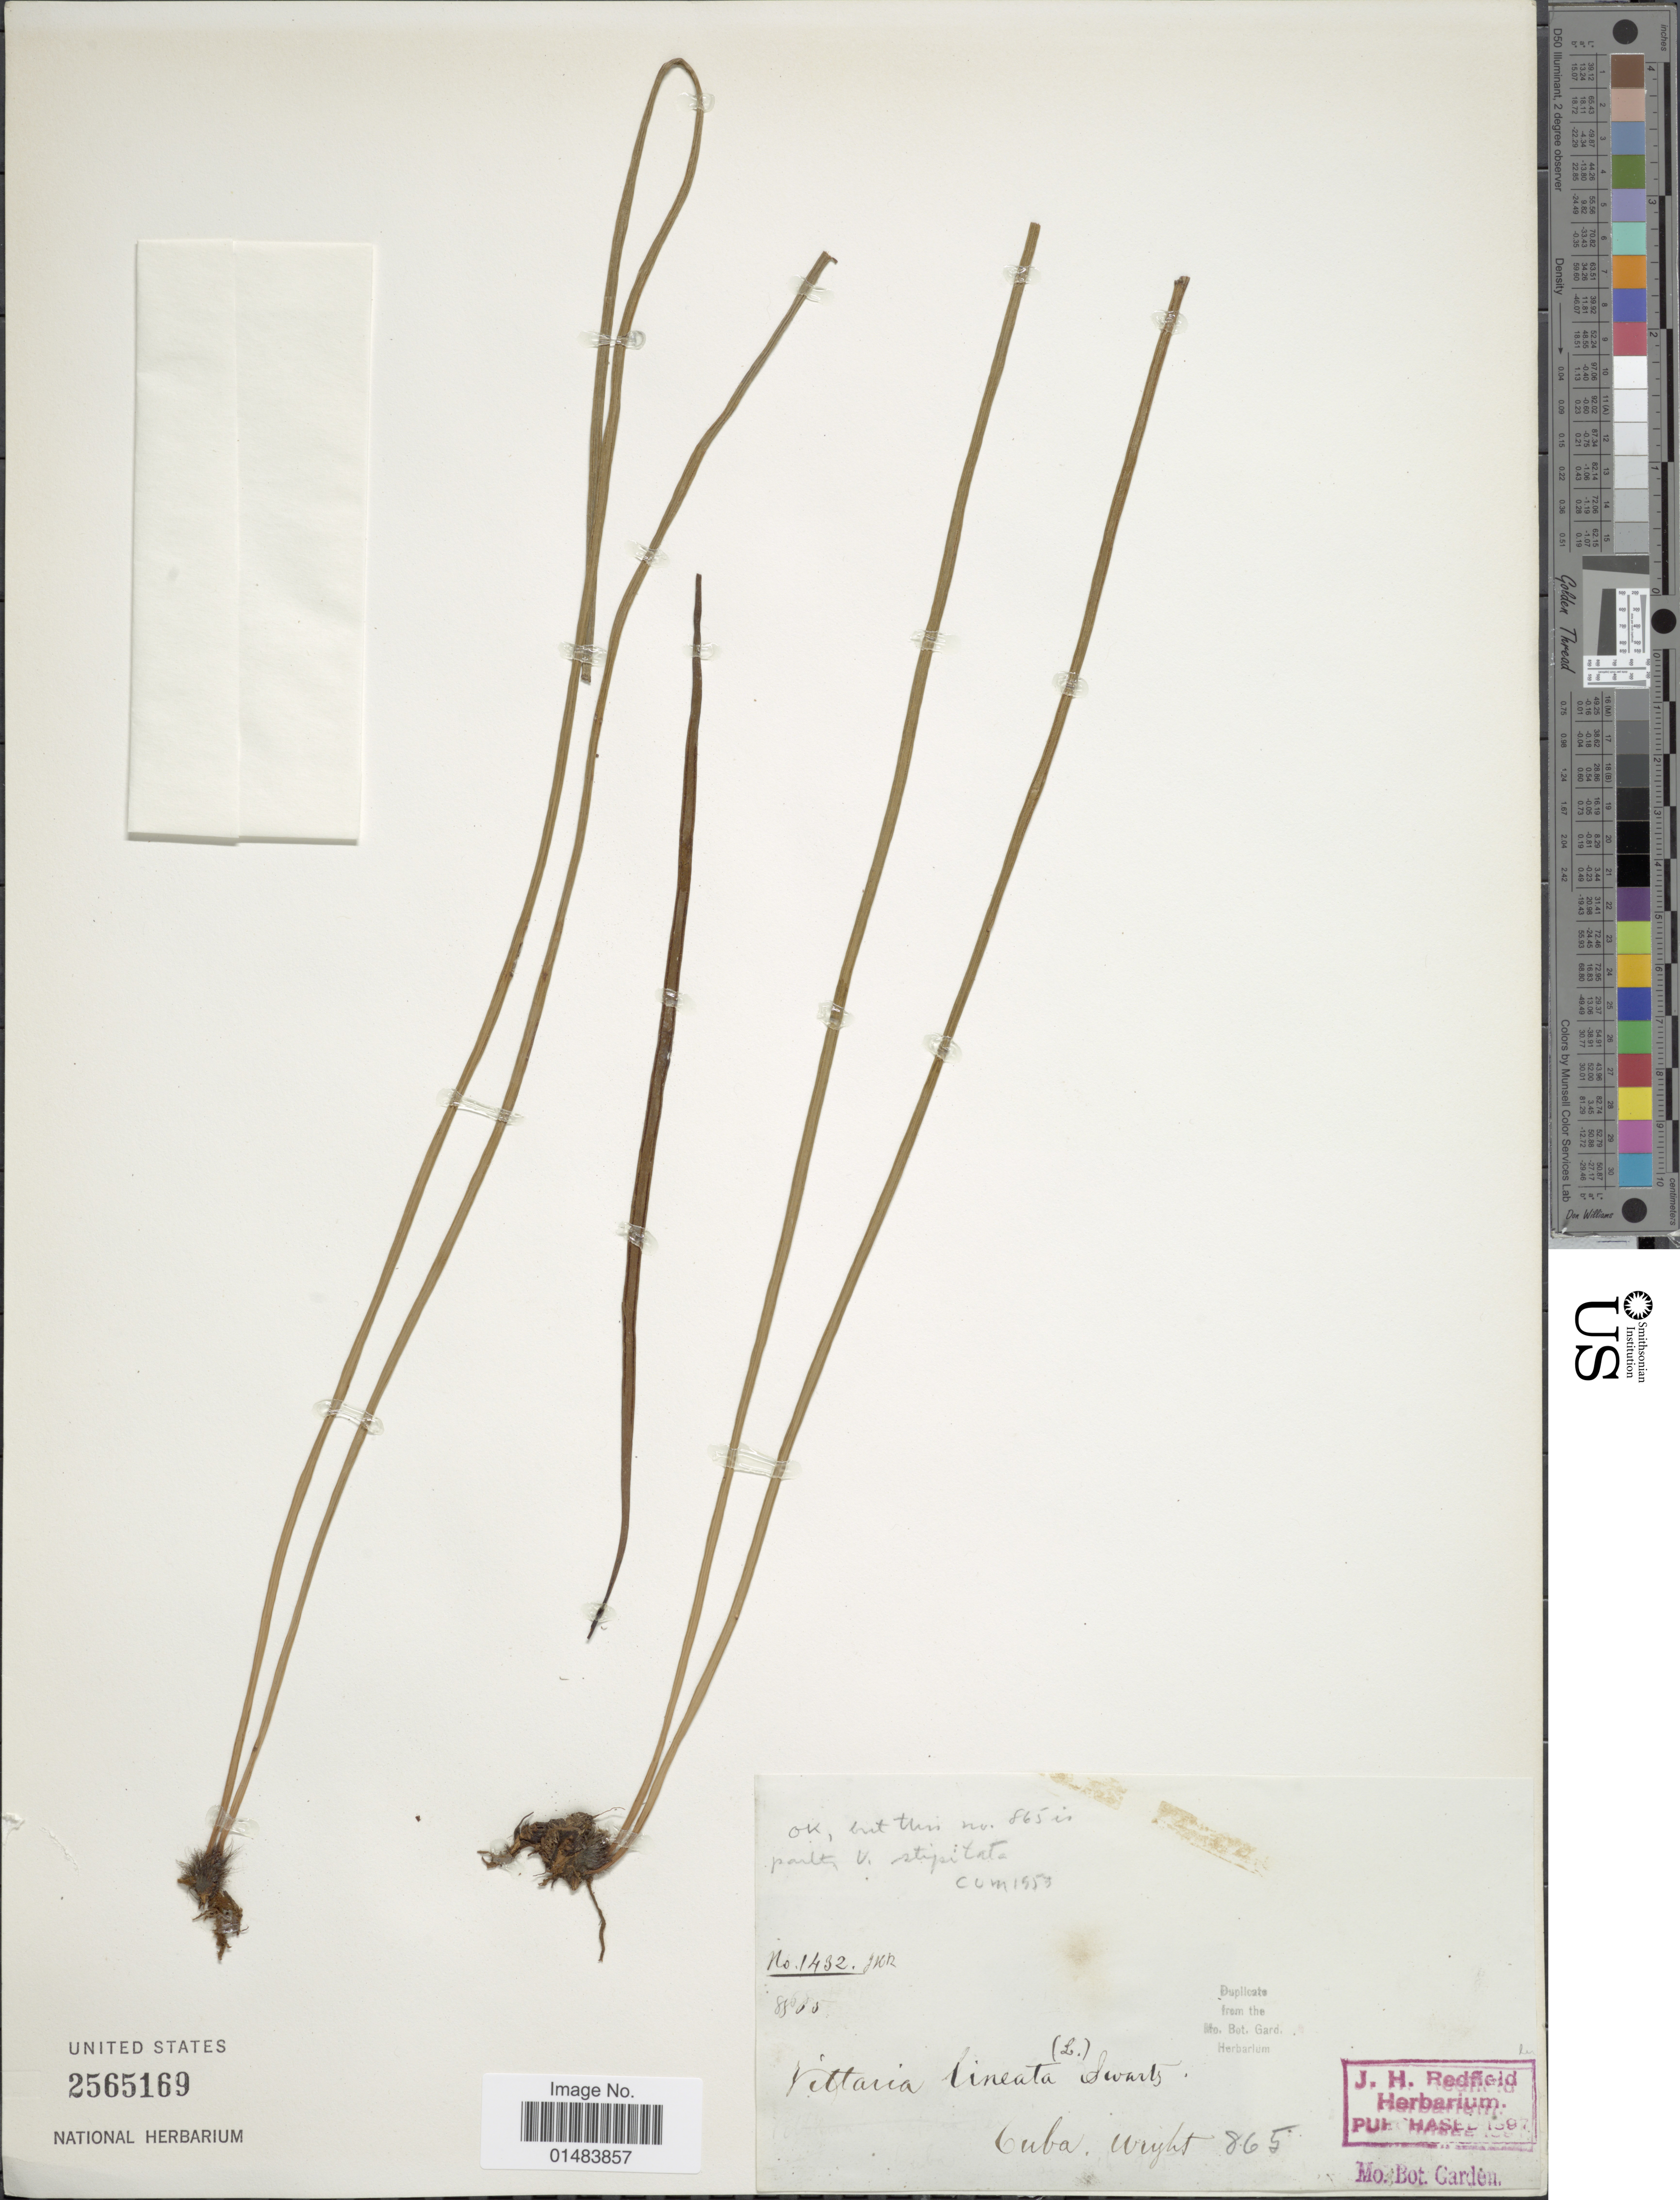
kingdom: Plantae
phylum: Tracheophyta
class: Polypodiopsida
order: Polypodiales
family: Pteridaceae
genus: Vittaria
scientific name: Vittaria lineata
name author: (L.) Sm.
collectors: Wright, --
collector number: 1432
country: Cuba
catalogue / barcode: US 2565169